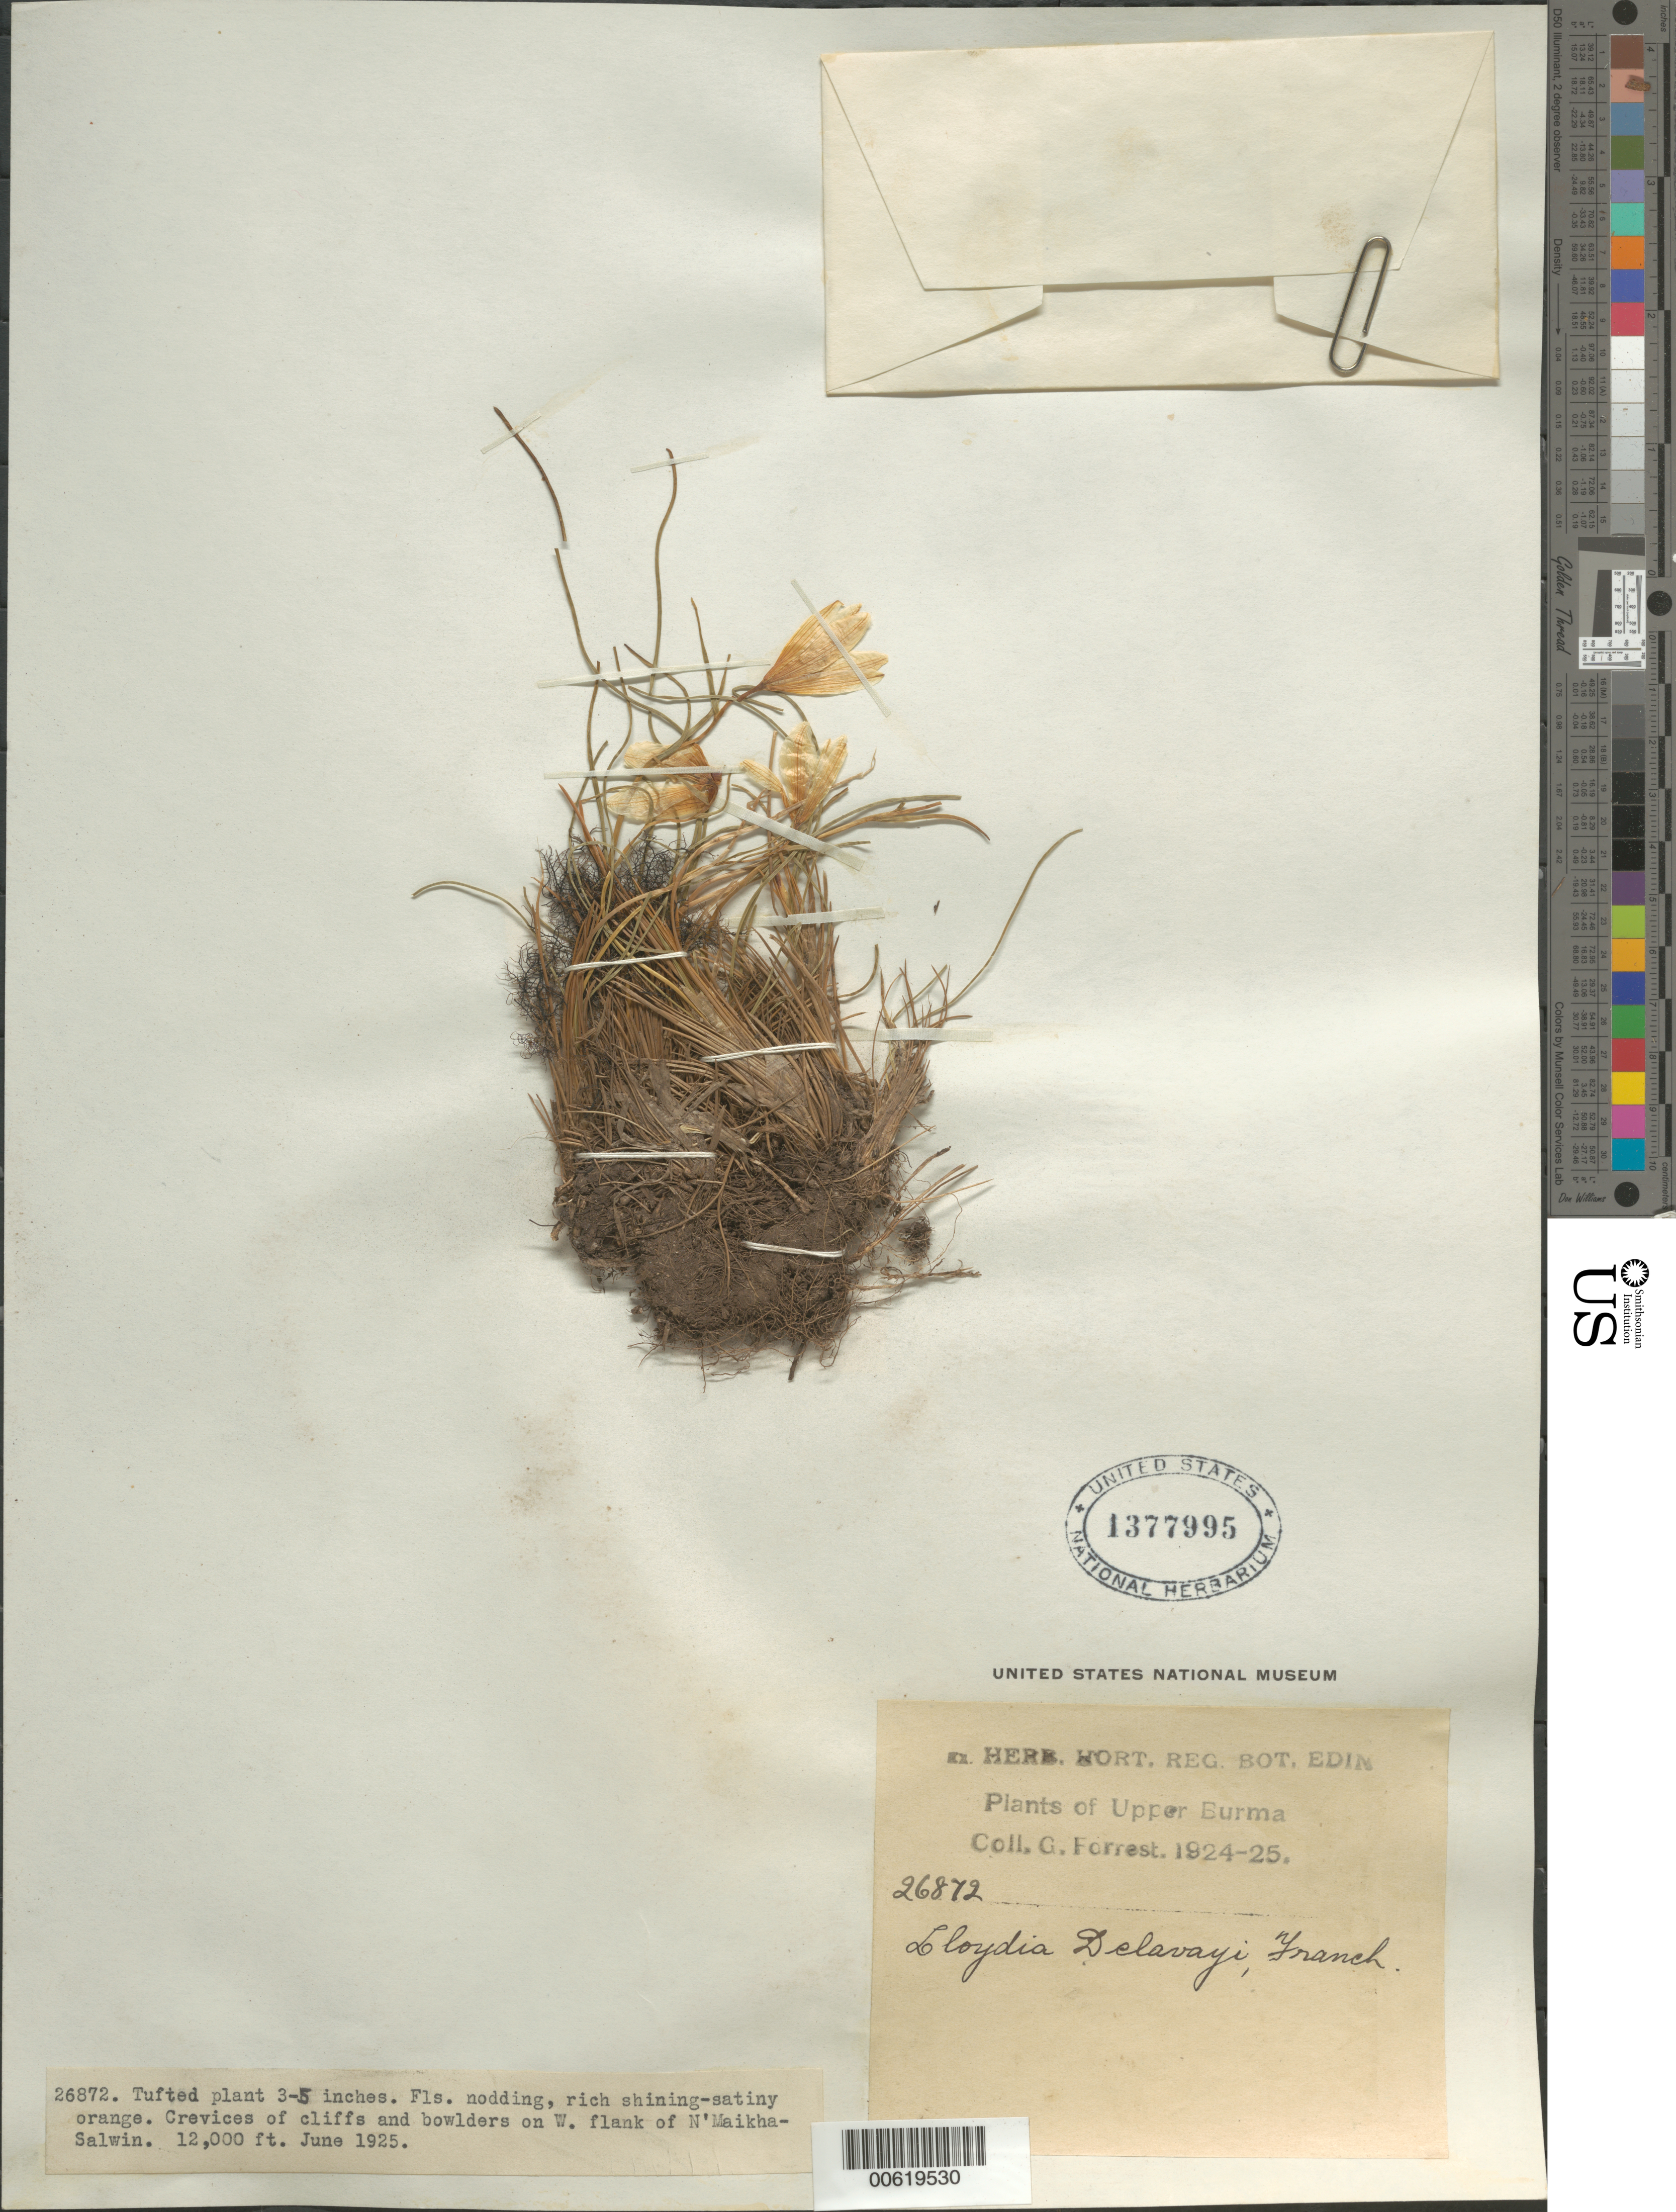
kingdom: Plantae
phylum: Tracheophyta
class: Liliopsida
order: Liliales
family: Liliaceae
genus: Lloydia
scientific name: Lloydia delavayi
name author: Franch.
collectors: G. Forrest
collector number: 26872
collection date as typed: Jun 1925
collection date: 1925-06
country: Myanmar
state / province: Kachin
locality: On W. flank of N' Maikha-Salwin.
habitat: Crevices of cliffs and boulders.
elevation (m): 3658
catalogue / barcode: US 1377995